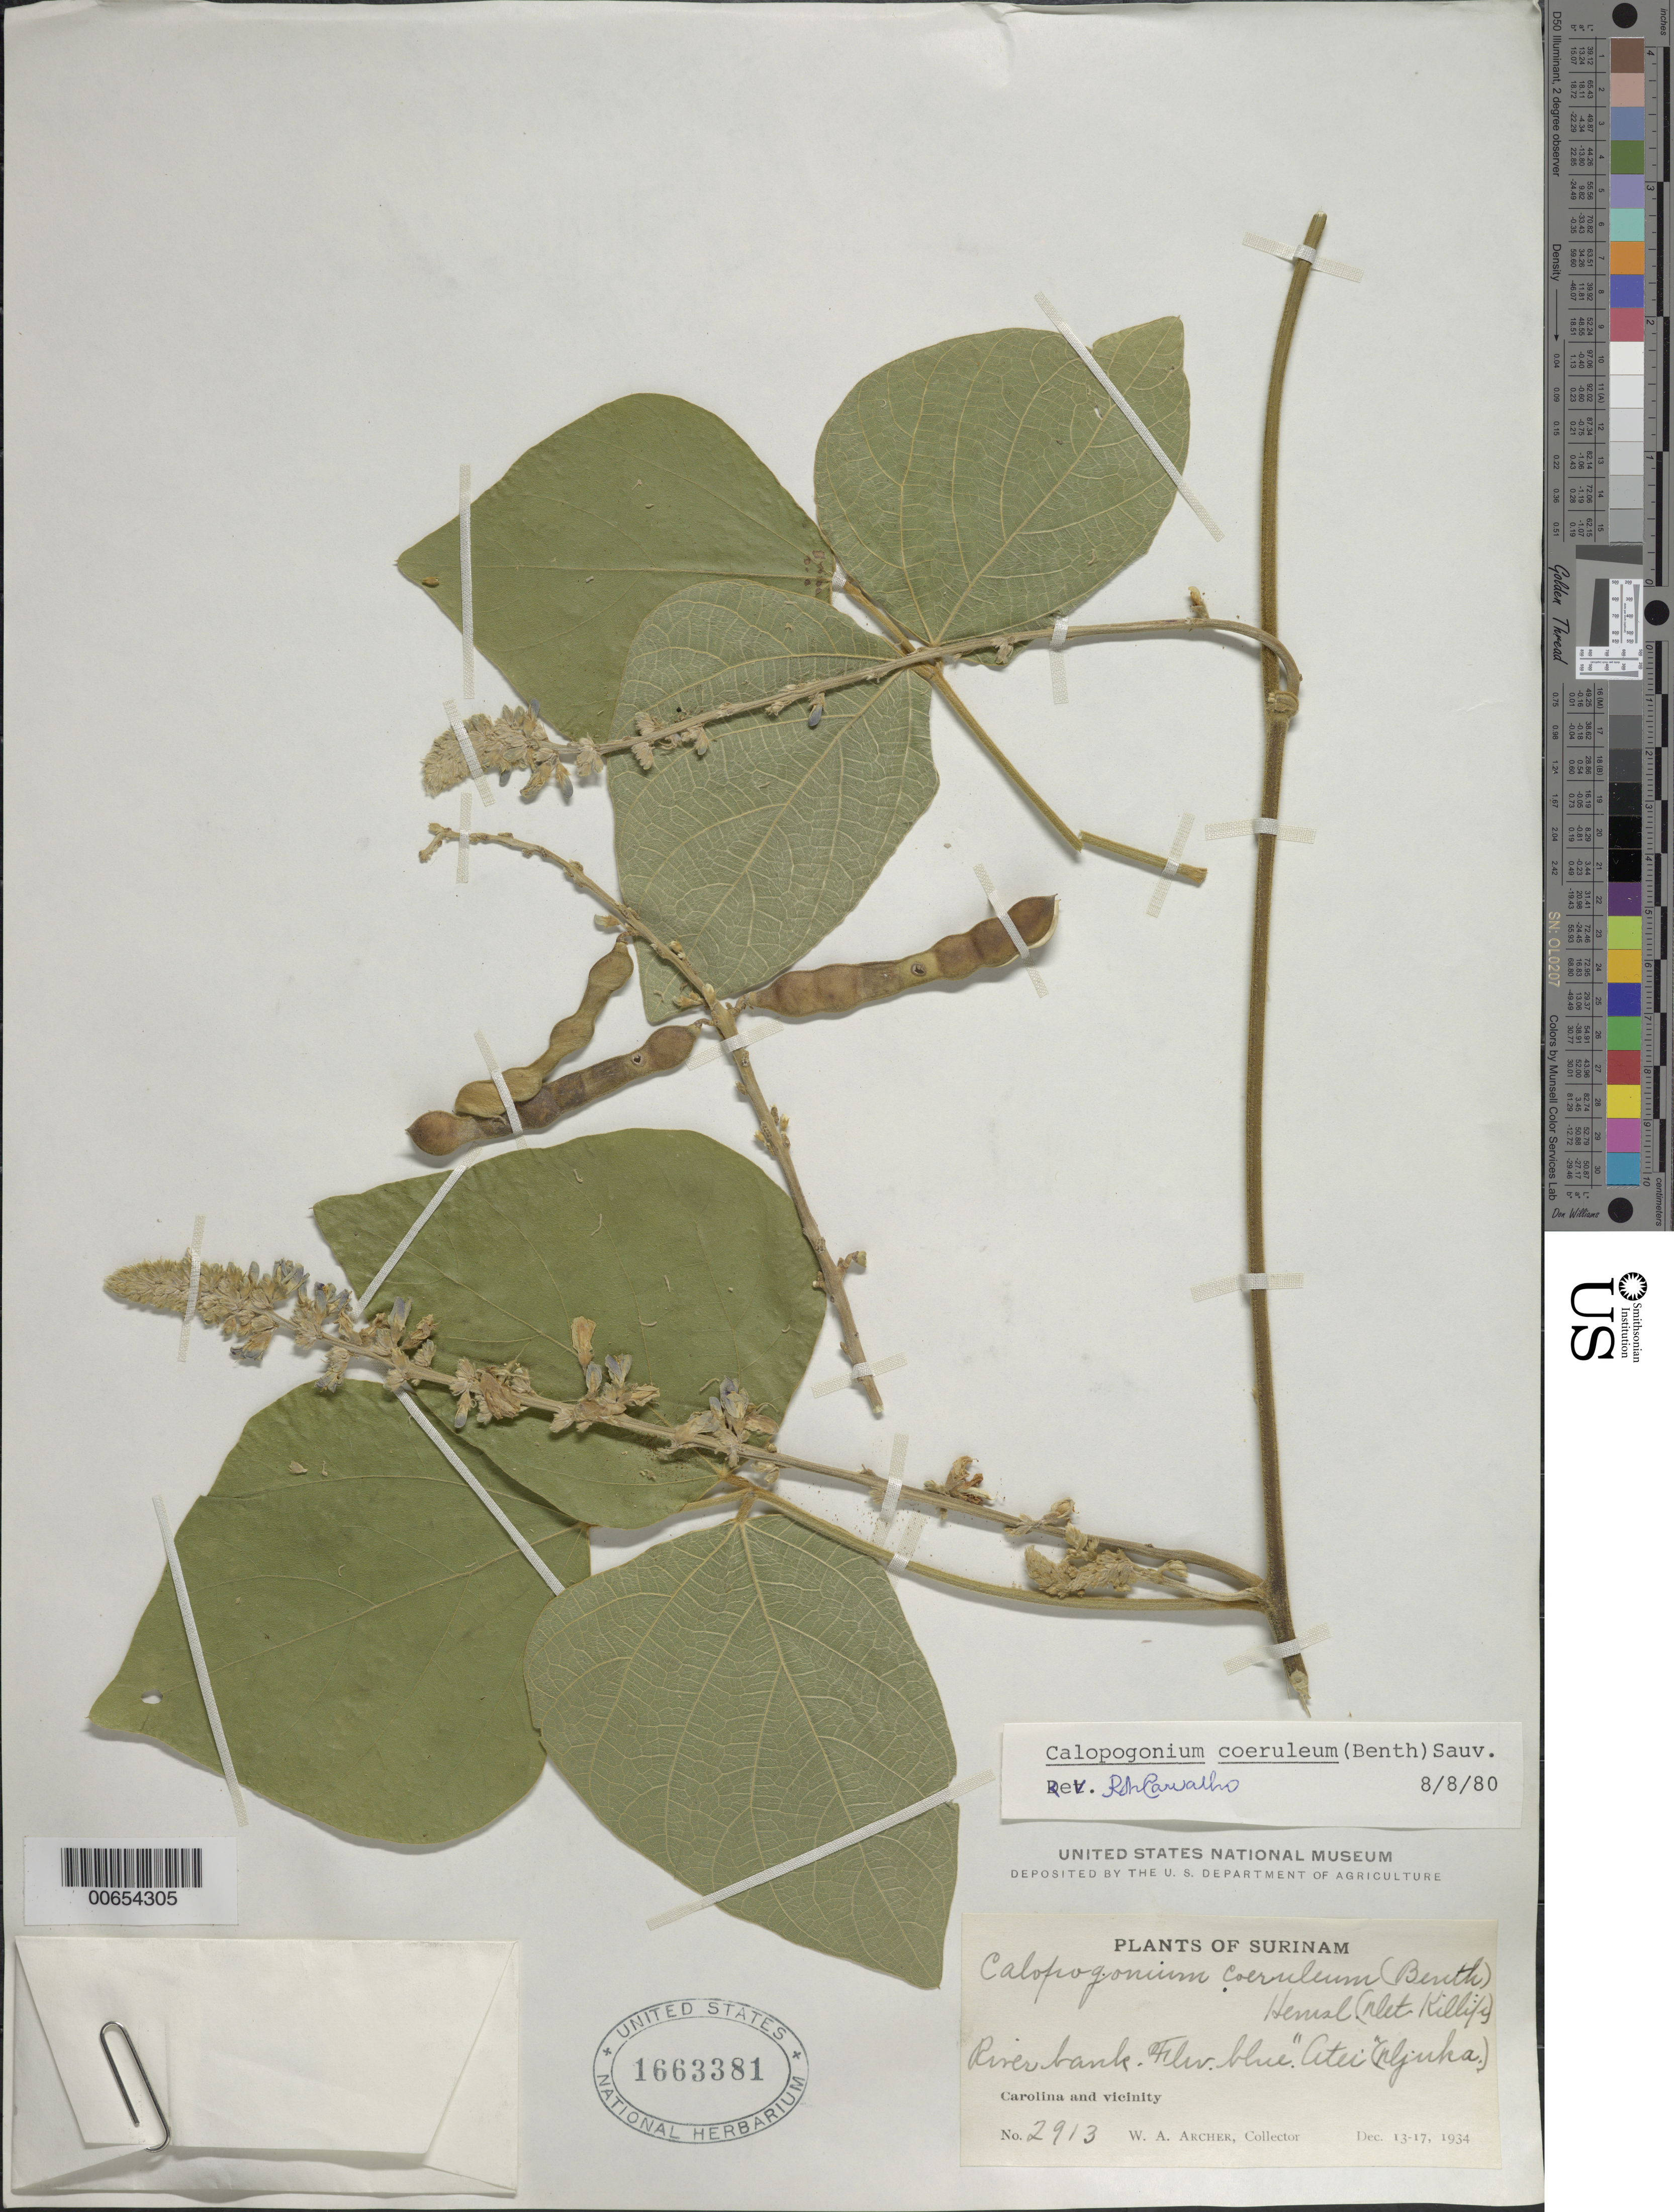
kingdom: Plantae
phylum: Tracheophyta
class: Magnoliopsida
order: Fabales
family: Fabaceae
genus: Calopogonium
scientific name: Calopogonium caeruleum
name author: (Benth.) C. Wright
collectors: W. A. Archer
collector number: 2913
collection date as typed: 13-Dec-34 to 17-Dec-34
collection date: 1934-12-13/1934-12-17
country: Suriname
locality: Carolina and vicinity, Surinam River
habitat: Riverbank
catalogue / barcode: US 1663381